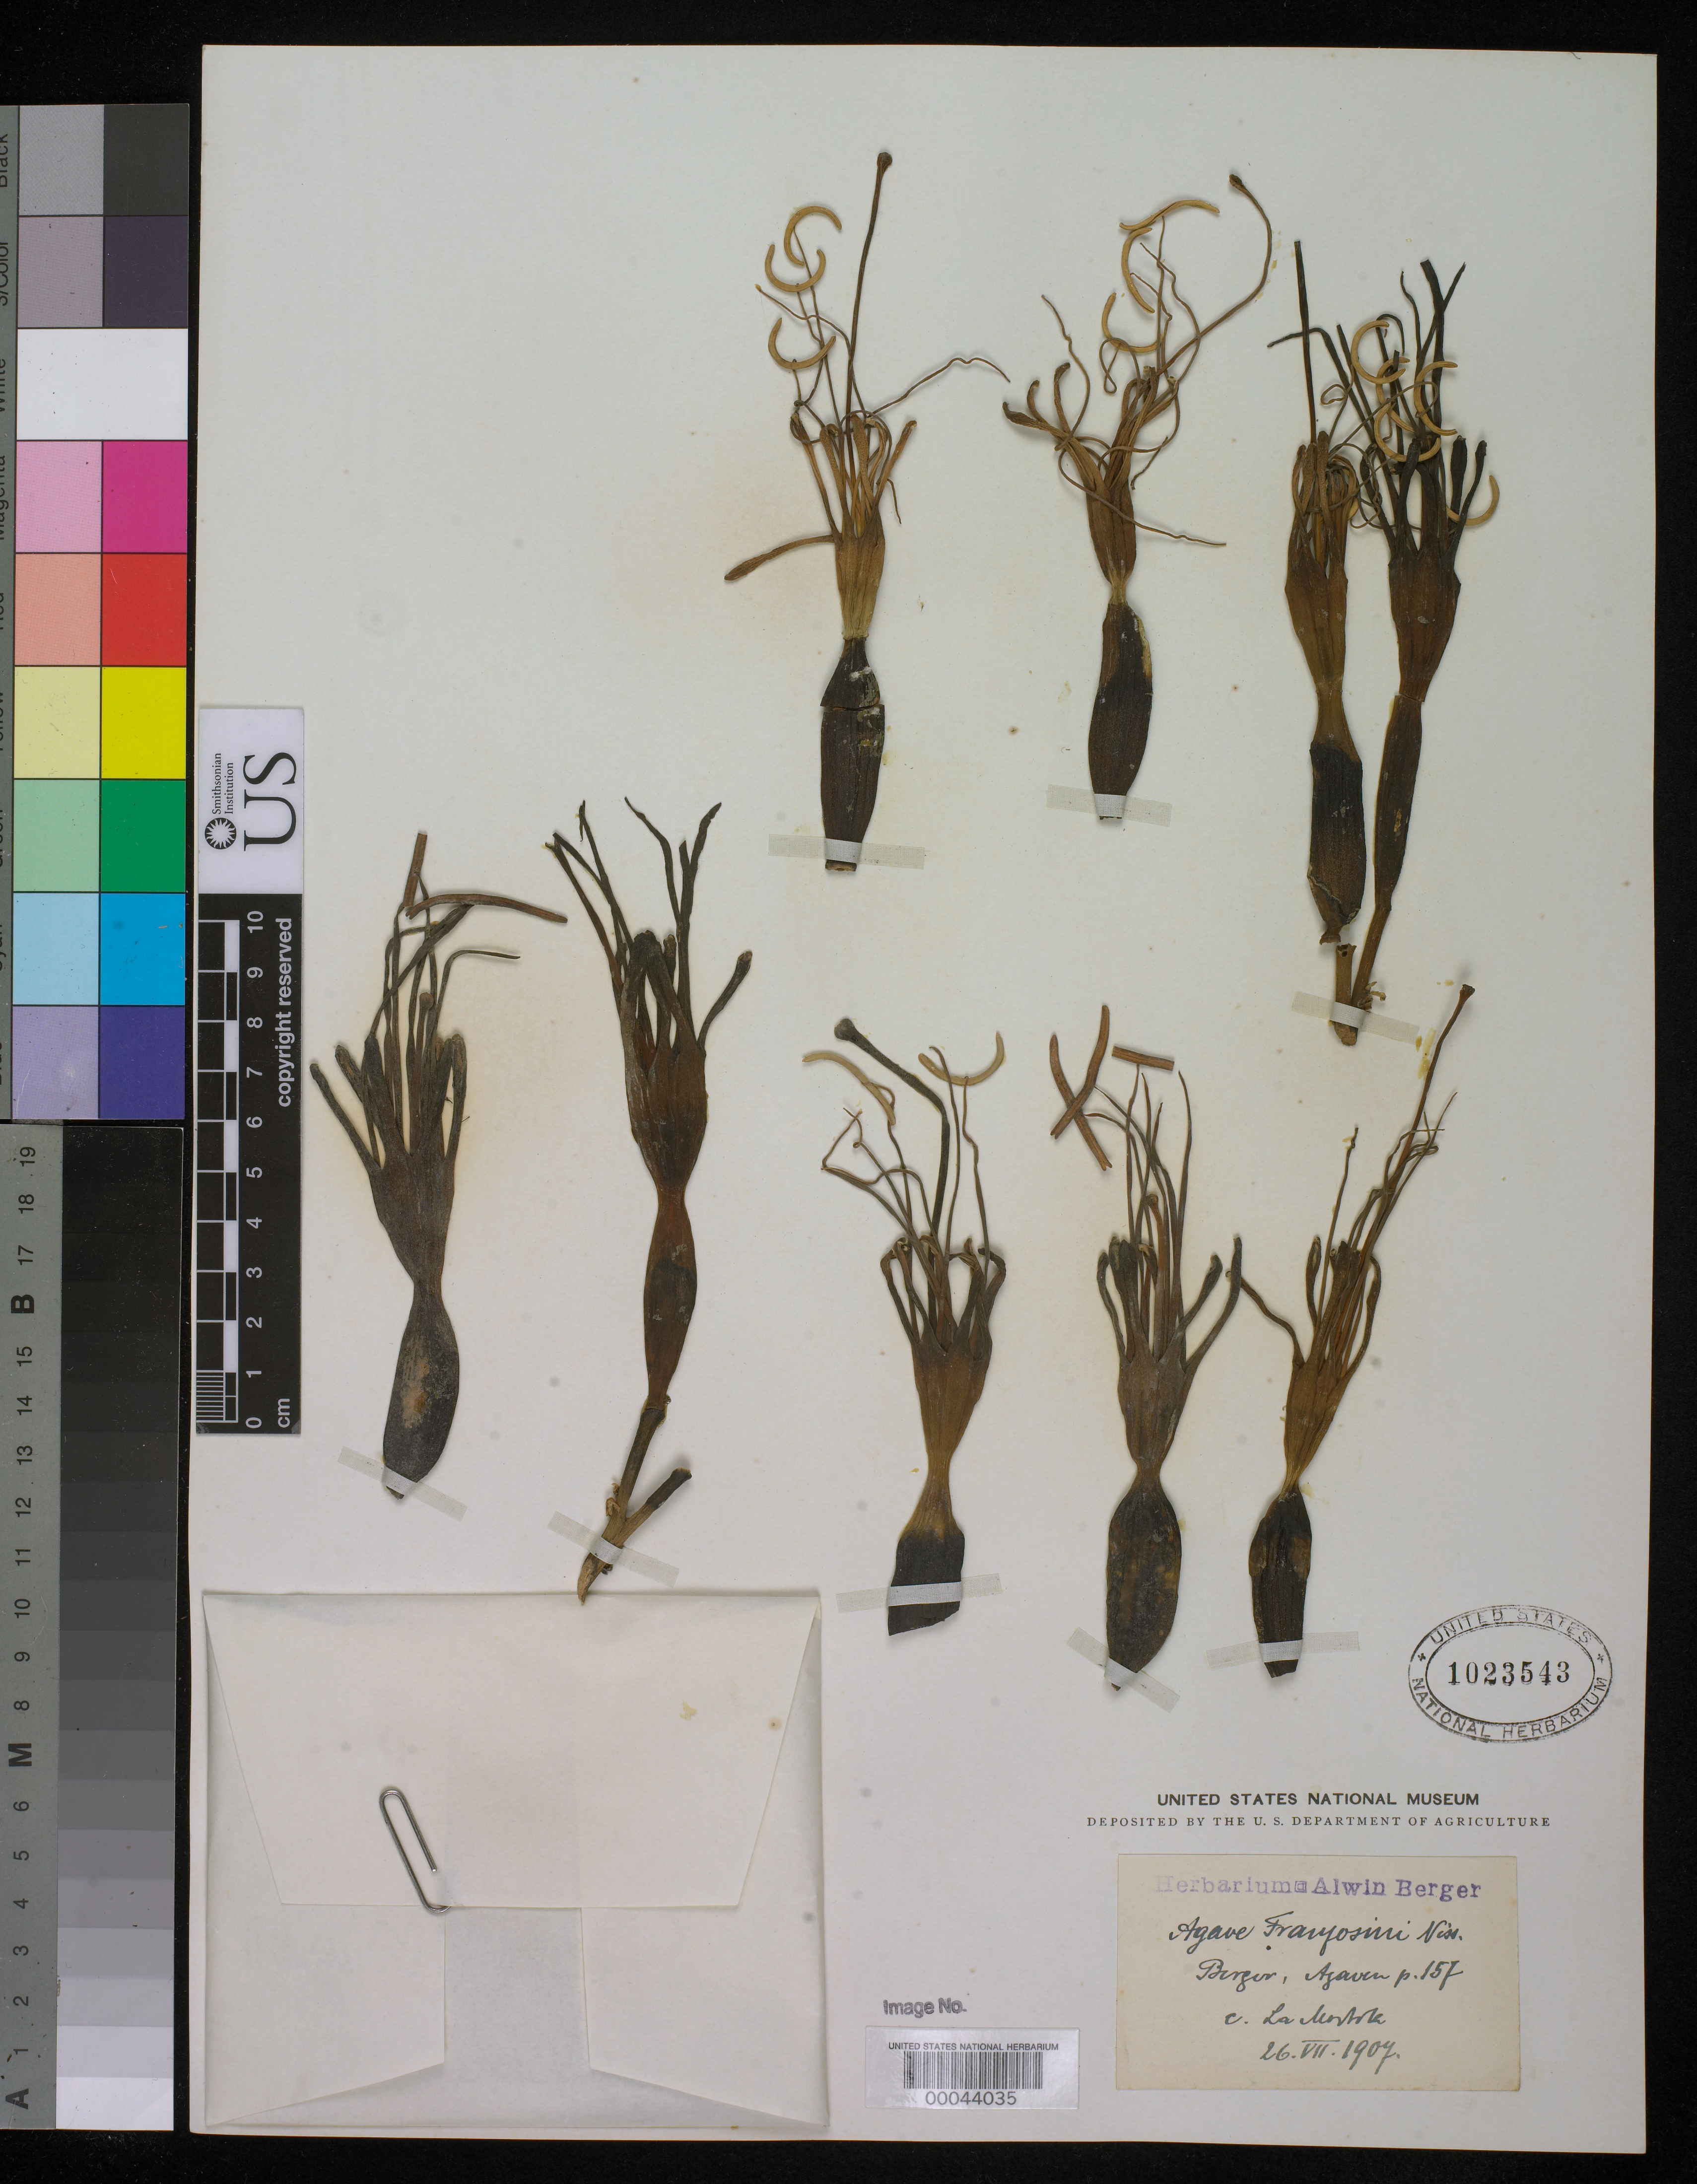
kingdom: Plantae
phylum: Tracheophyta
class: Liliopsida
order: Asparagales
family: Asparagaceae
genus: Agave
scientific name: Agave franzosini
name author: P. Sewell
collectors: ex herb. A. Berger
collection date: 1909-06-02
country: Mexico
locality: Cultivated at La Mortola, Italy.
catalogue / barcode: US 1023543